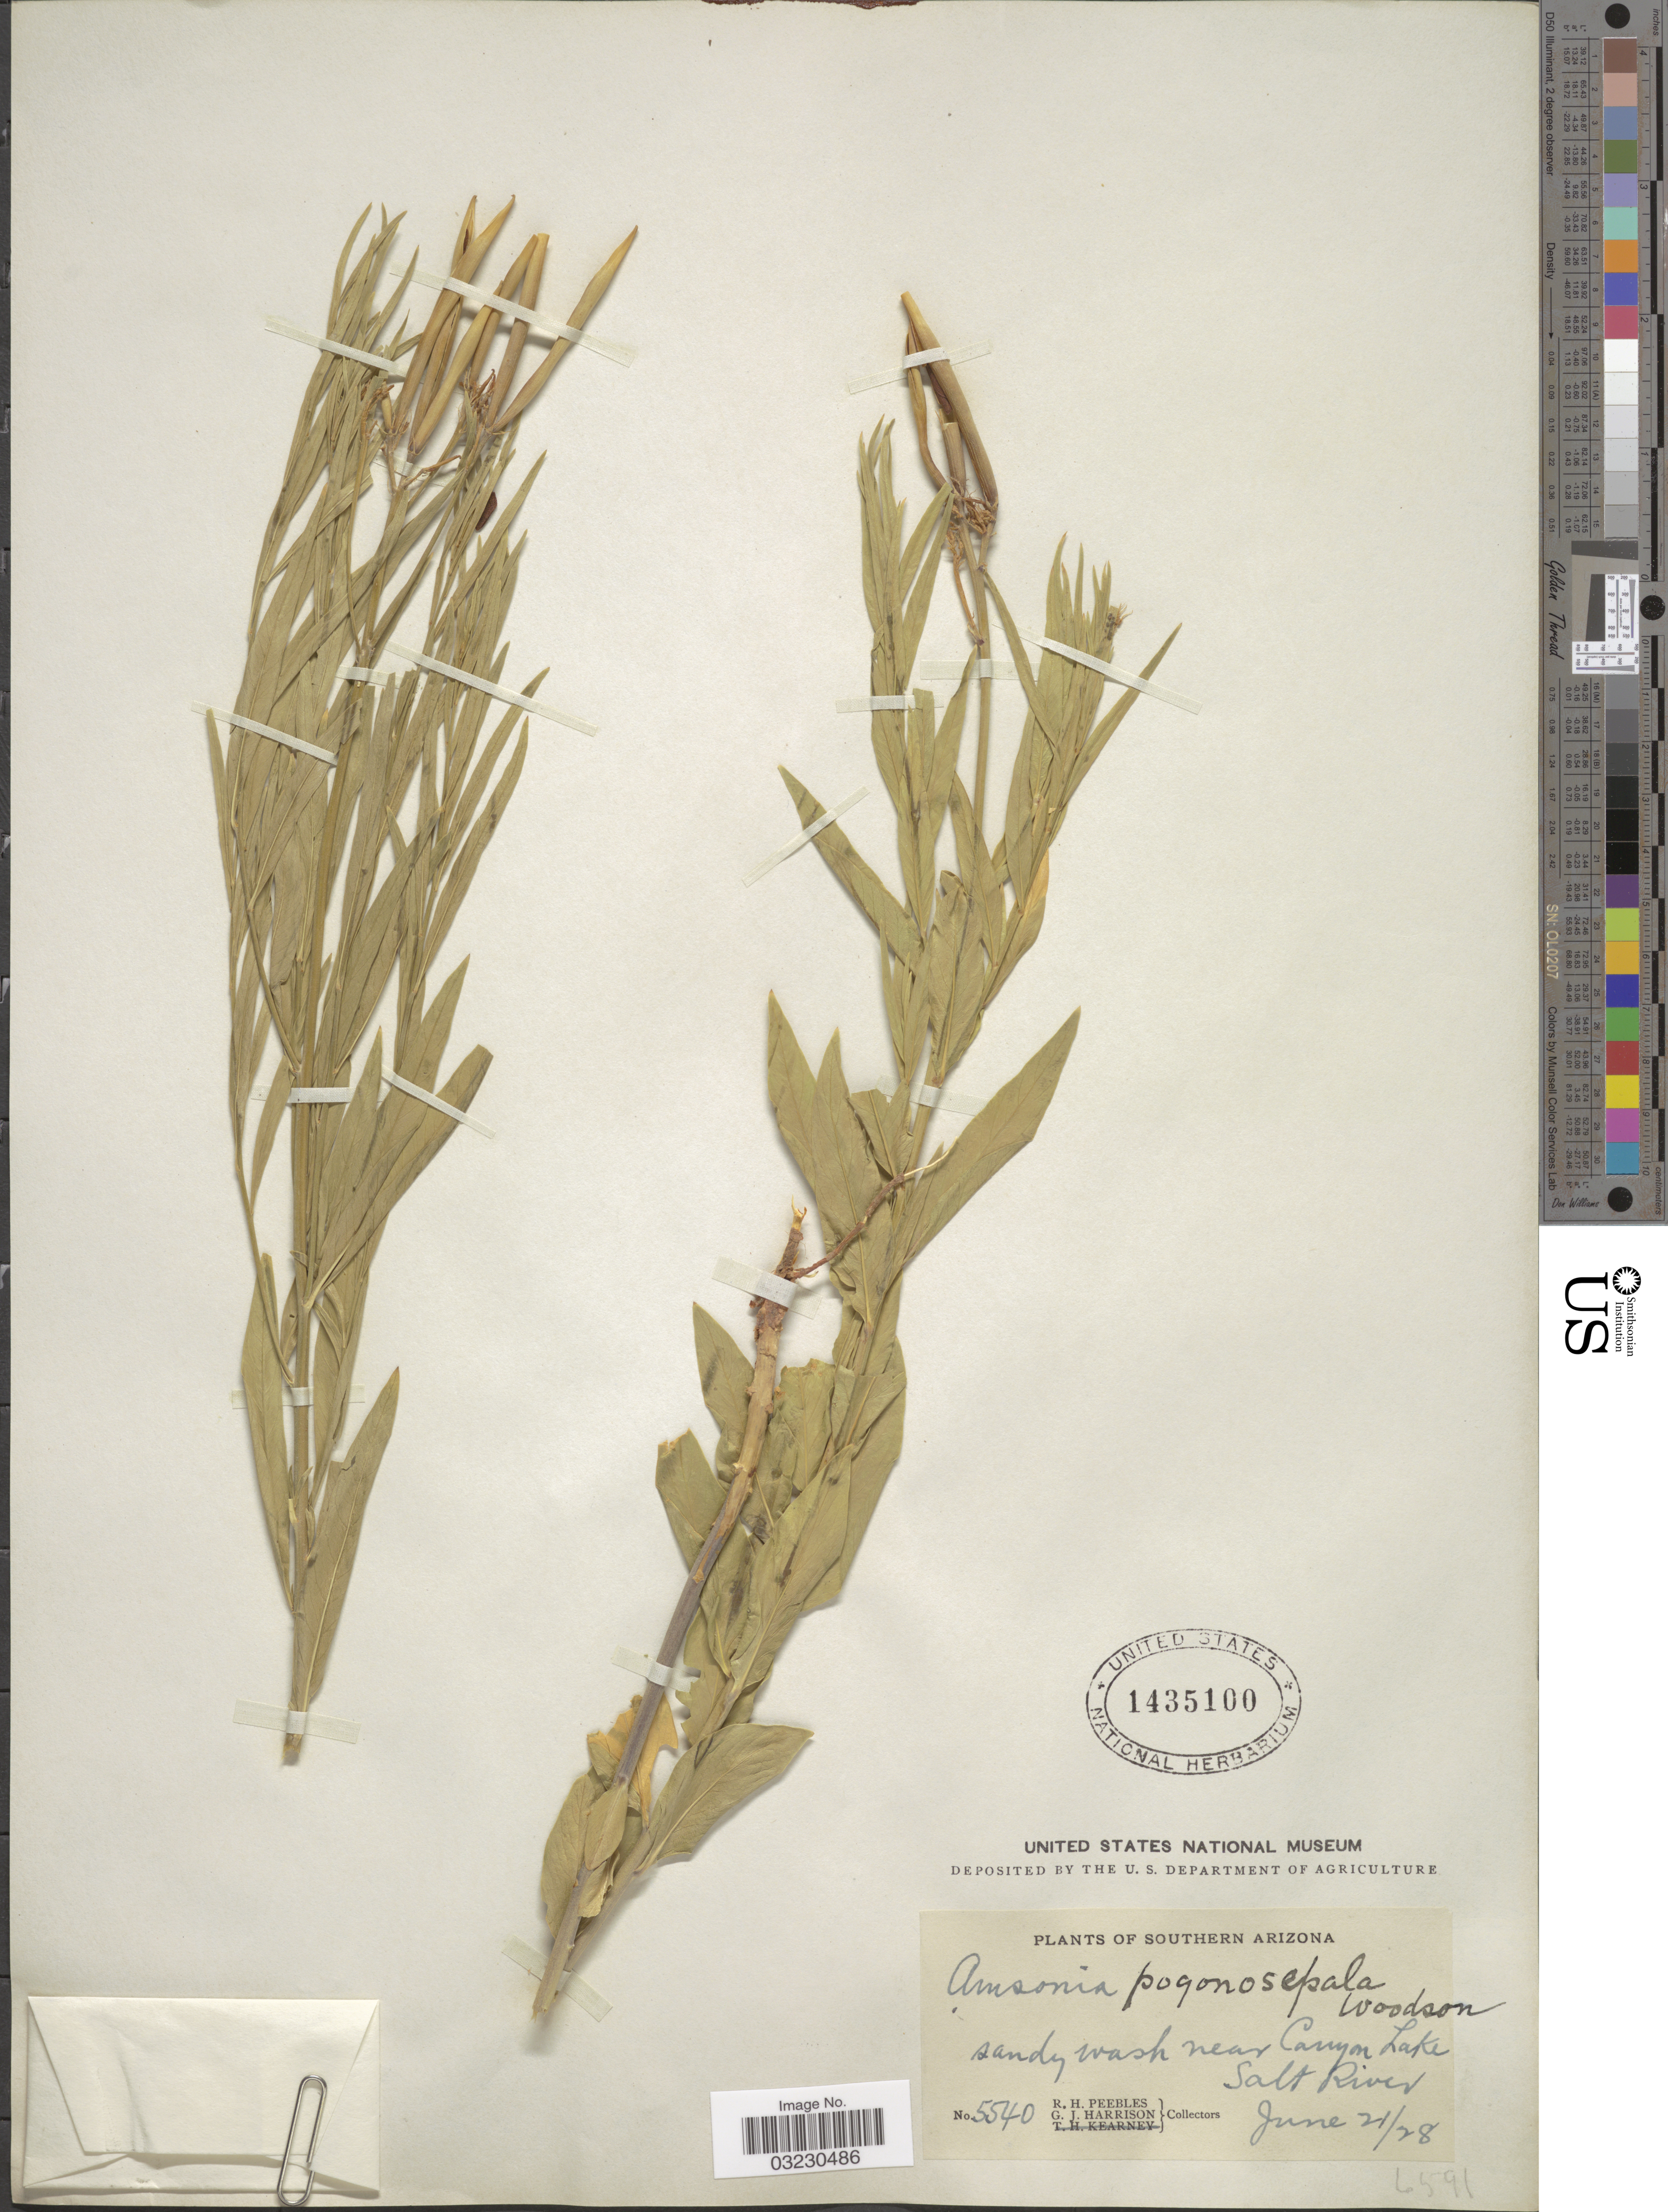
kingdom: Plantae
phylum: Tracheophyta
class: Magnoliopsida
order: Gentianales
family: Apocynaceae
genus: Amsonia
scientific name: Amsonia pogonosepala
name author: Woodson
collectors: R. H. Peebles & G. J. Harrison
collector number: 5540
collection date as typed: Transcribed d/m/y: 21/6/28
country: United States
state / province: Arizona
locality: Southern Arizona, sandy wash near Canyon Lake, Salt River.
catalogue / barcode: US 1435100